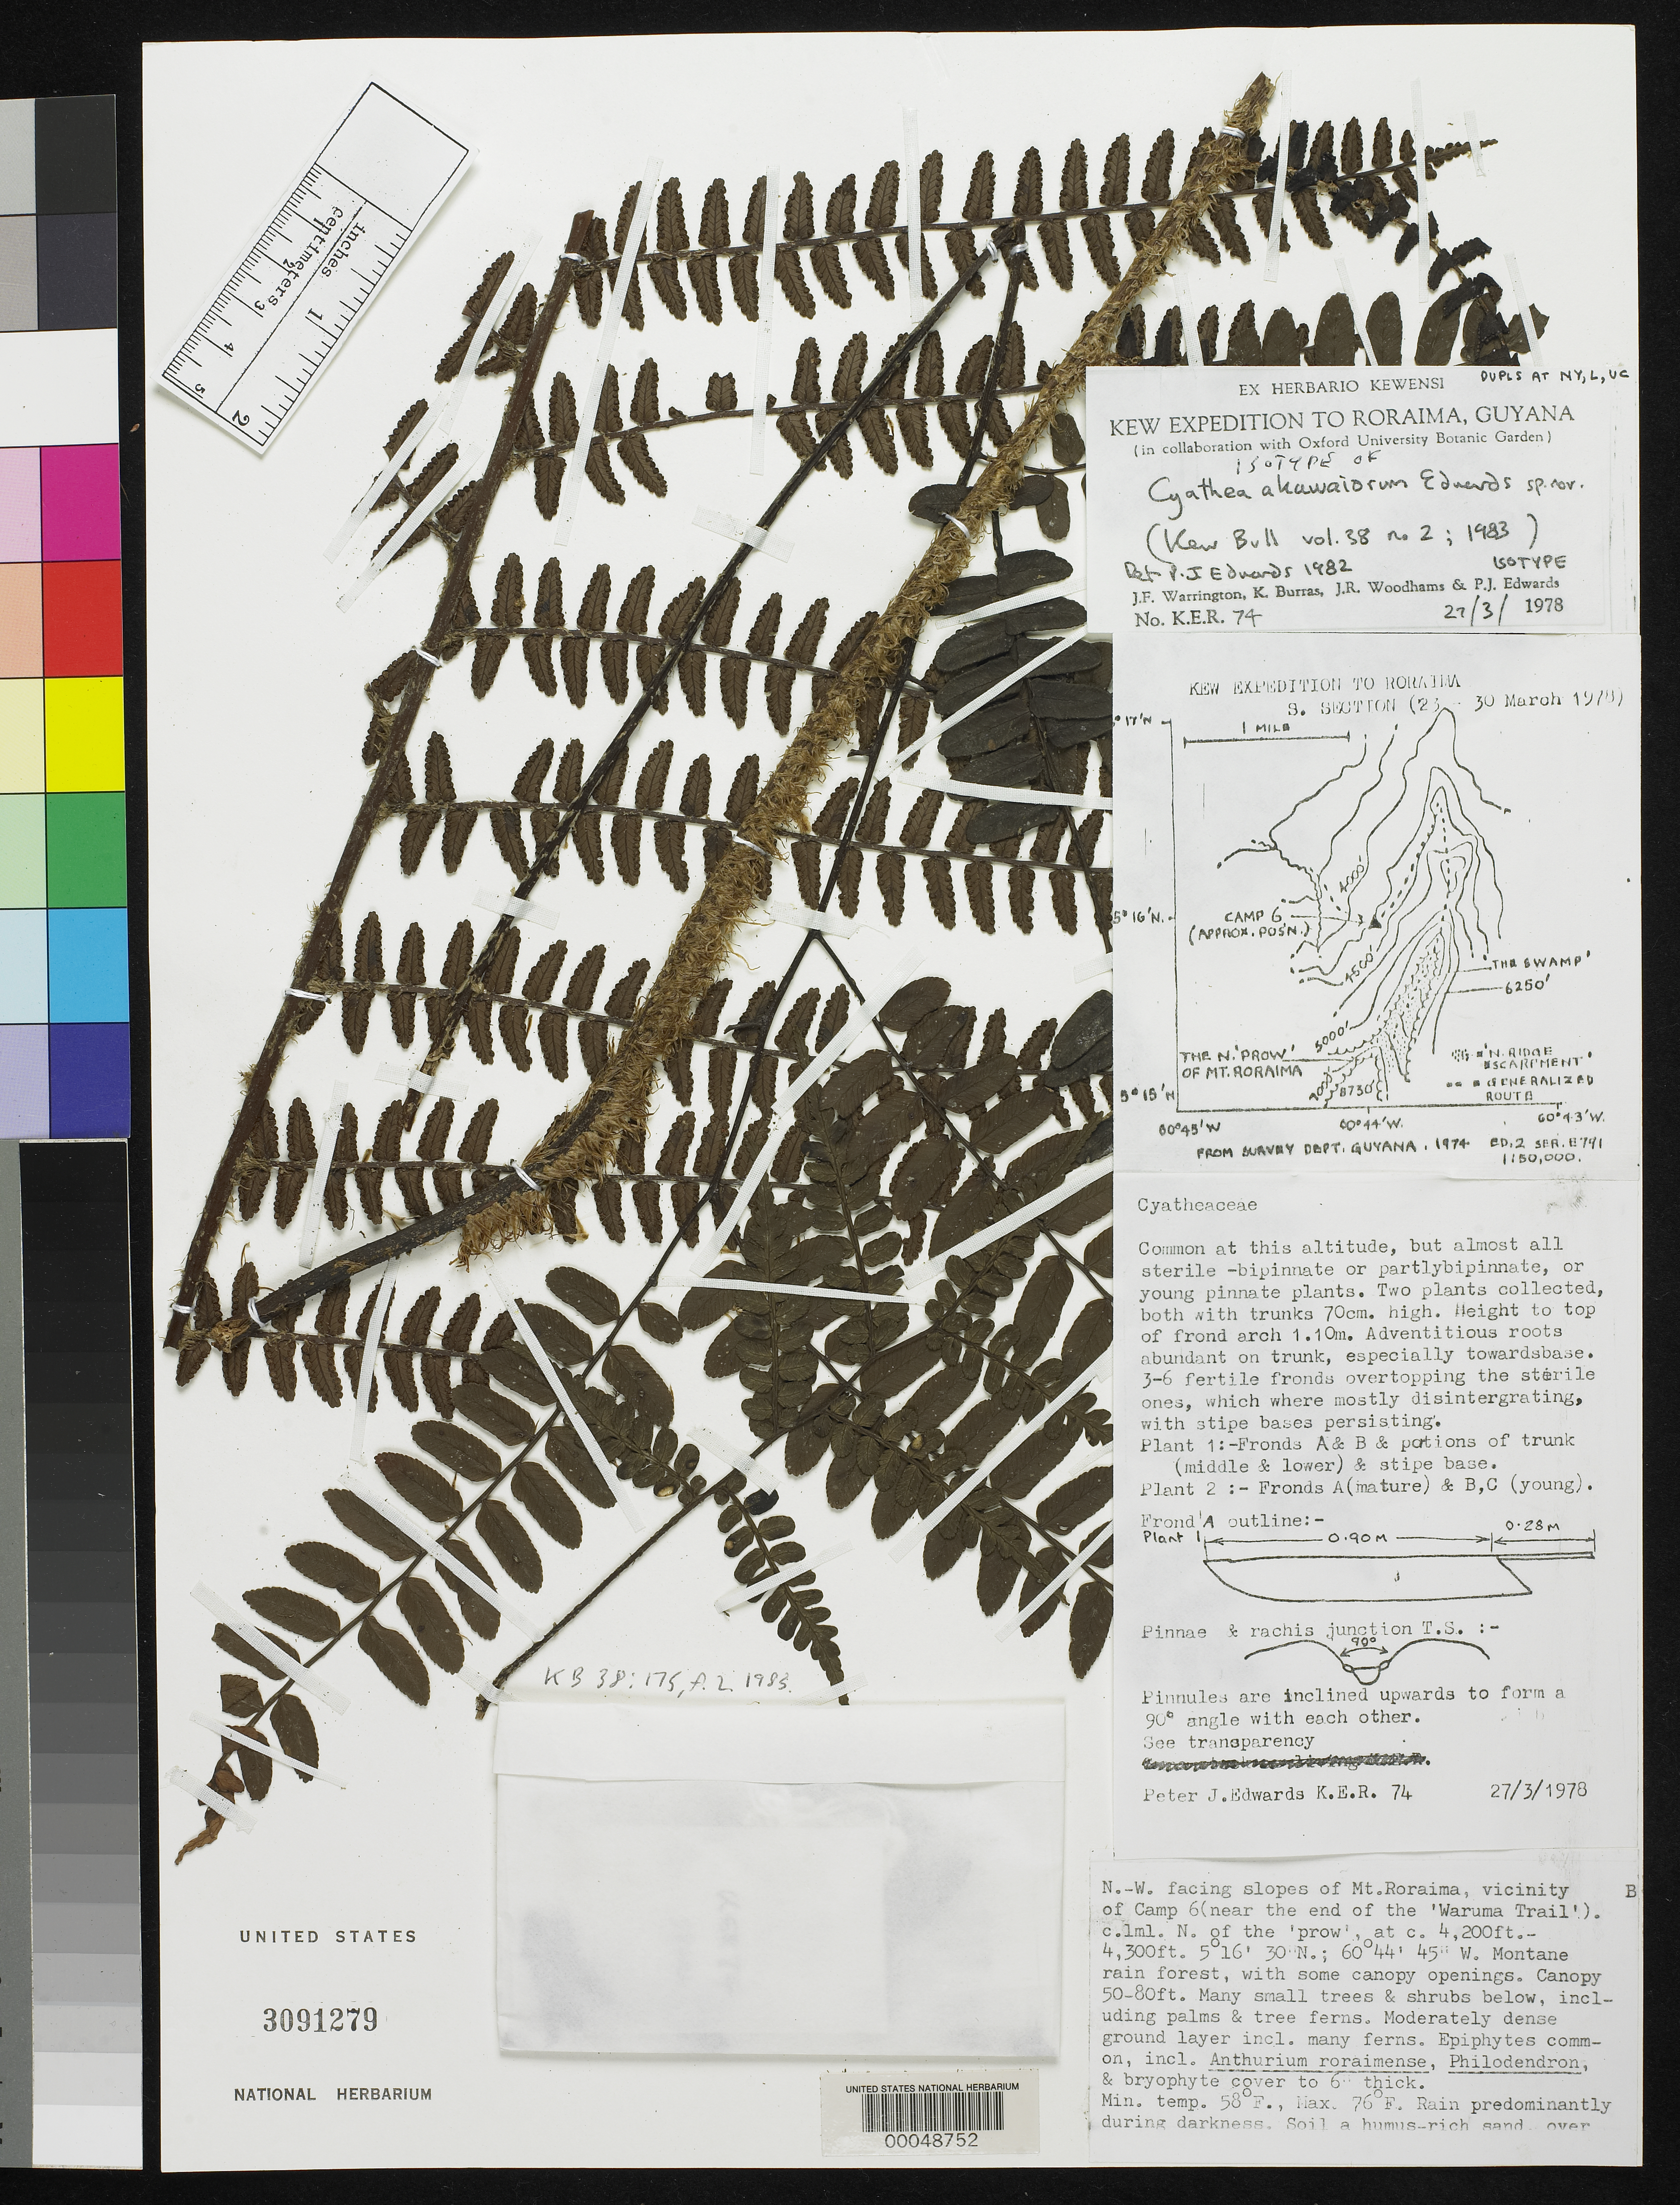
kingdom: Plantae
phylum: Tracheophyta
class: Polypodiopsida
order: Cyatheales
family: Cyatheaceae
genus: Cyathea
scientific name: Cyathea akawaiorum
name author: P.J. Edwards in Holttum & P.J. Edwards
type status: Isotype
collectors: Kew Exped. Roraima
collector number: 74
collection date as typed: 27 Mar 1978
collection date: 1978-03-27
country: Guyana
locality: NW-facing slope of Mount Roraima, vicinity of camp 6 near end of Waruma trail, ca. 1 mi N of "prow".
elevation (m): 4200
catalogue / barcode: US 3091279